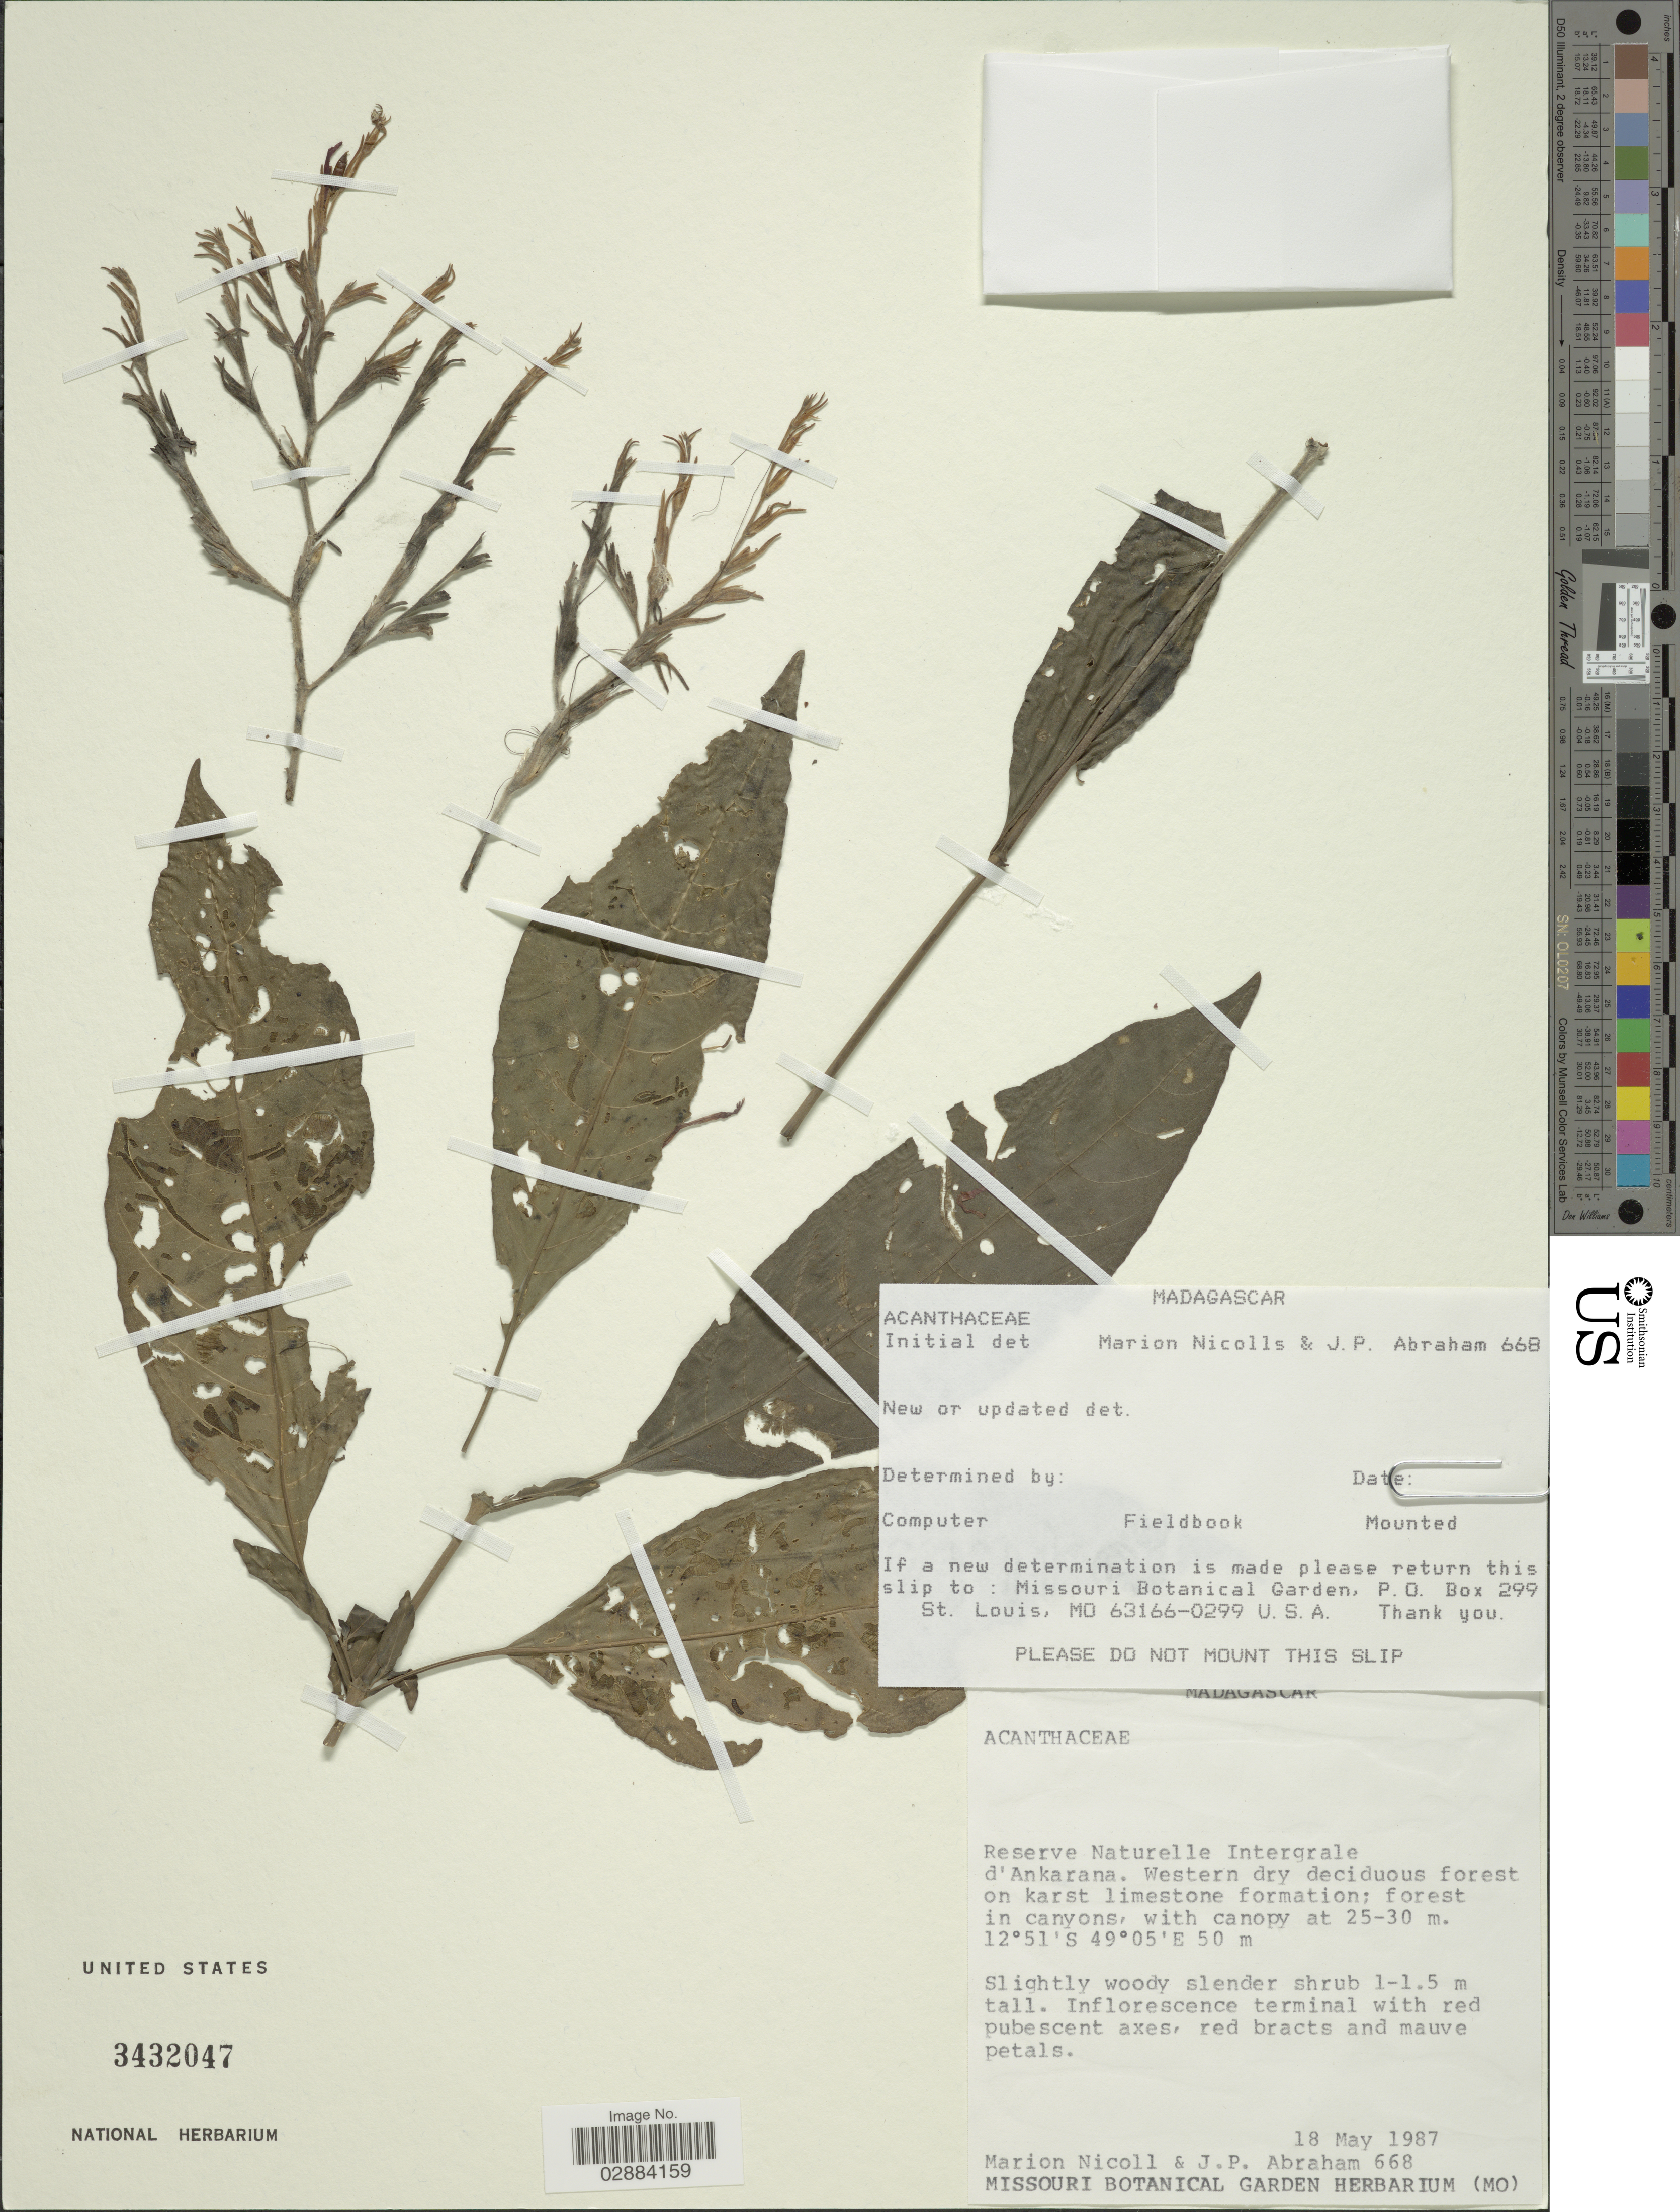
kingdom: Plantae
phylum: Tracheophyta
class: Magnoliopsida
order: Lamiales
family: Acanthaceae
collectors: M. F. Nicoll & J. P. Abraham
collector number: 668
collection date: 1987-05-18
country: Madagascar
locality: Reserve Naturelle Intergrale d'Ankarana.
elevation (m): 50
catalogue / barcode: US 3432047